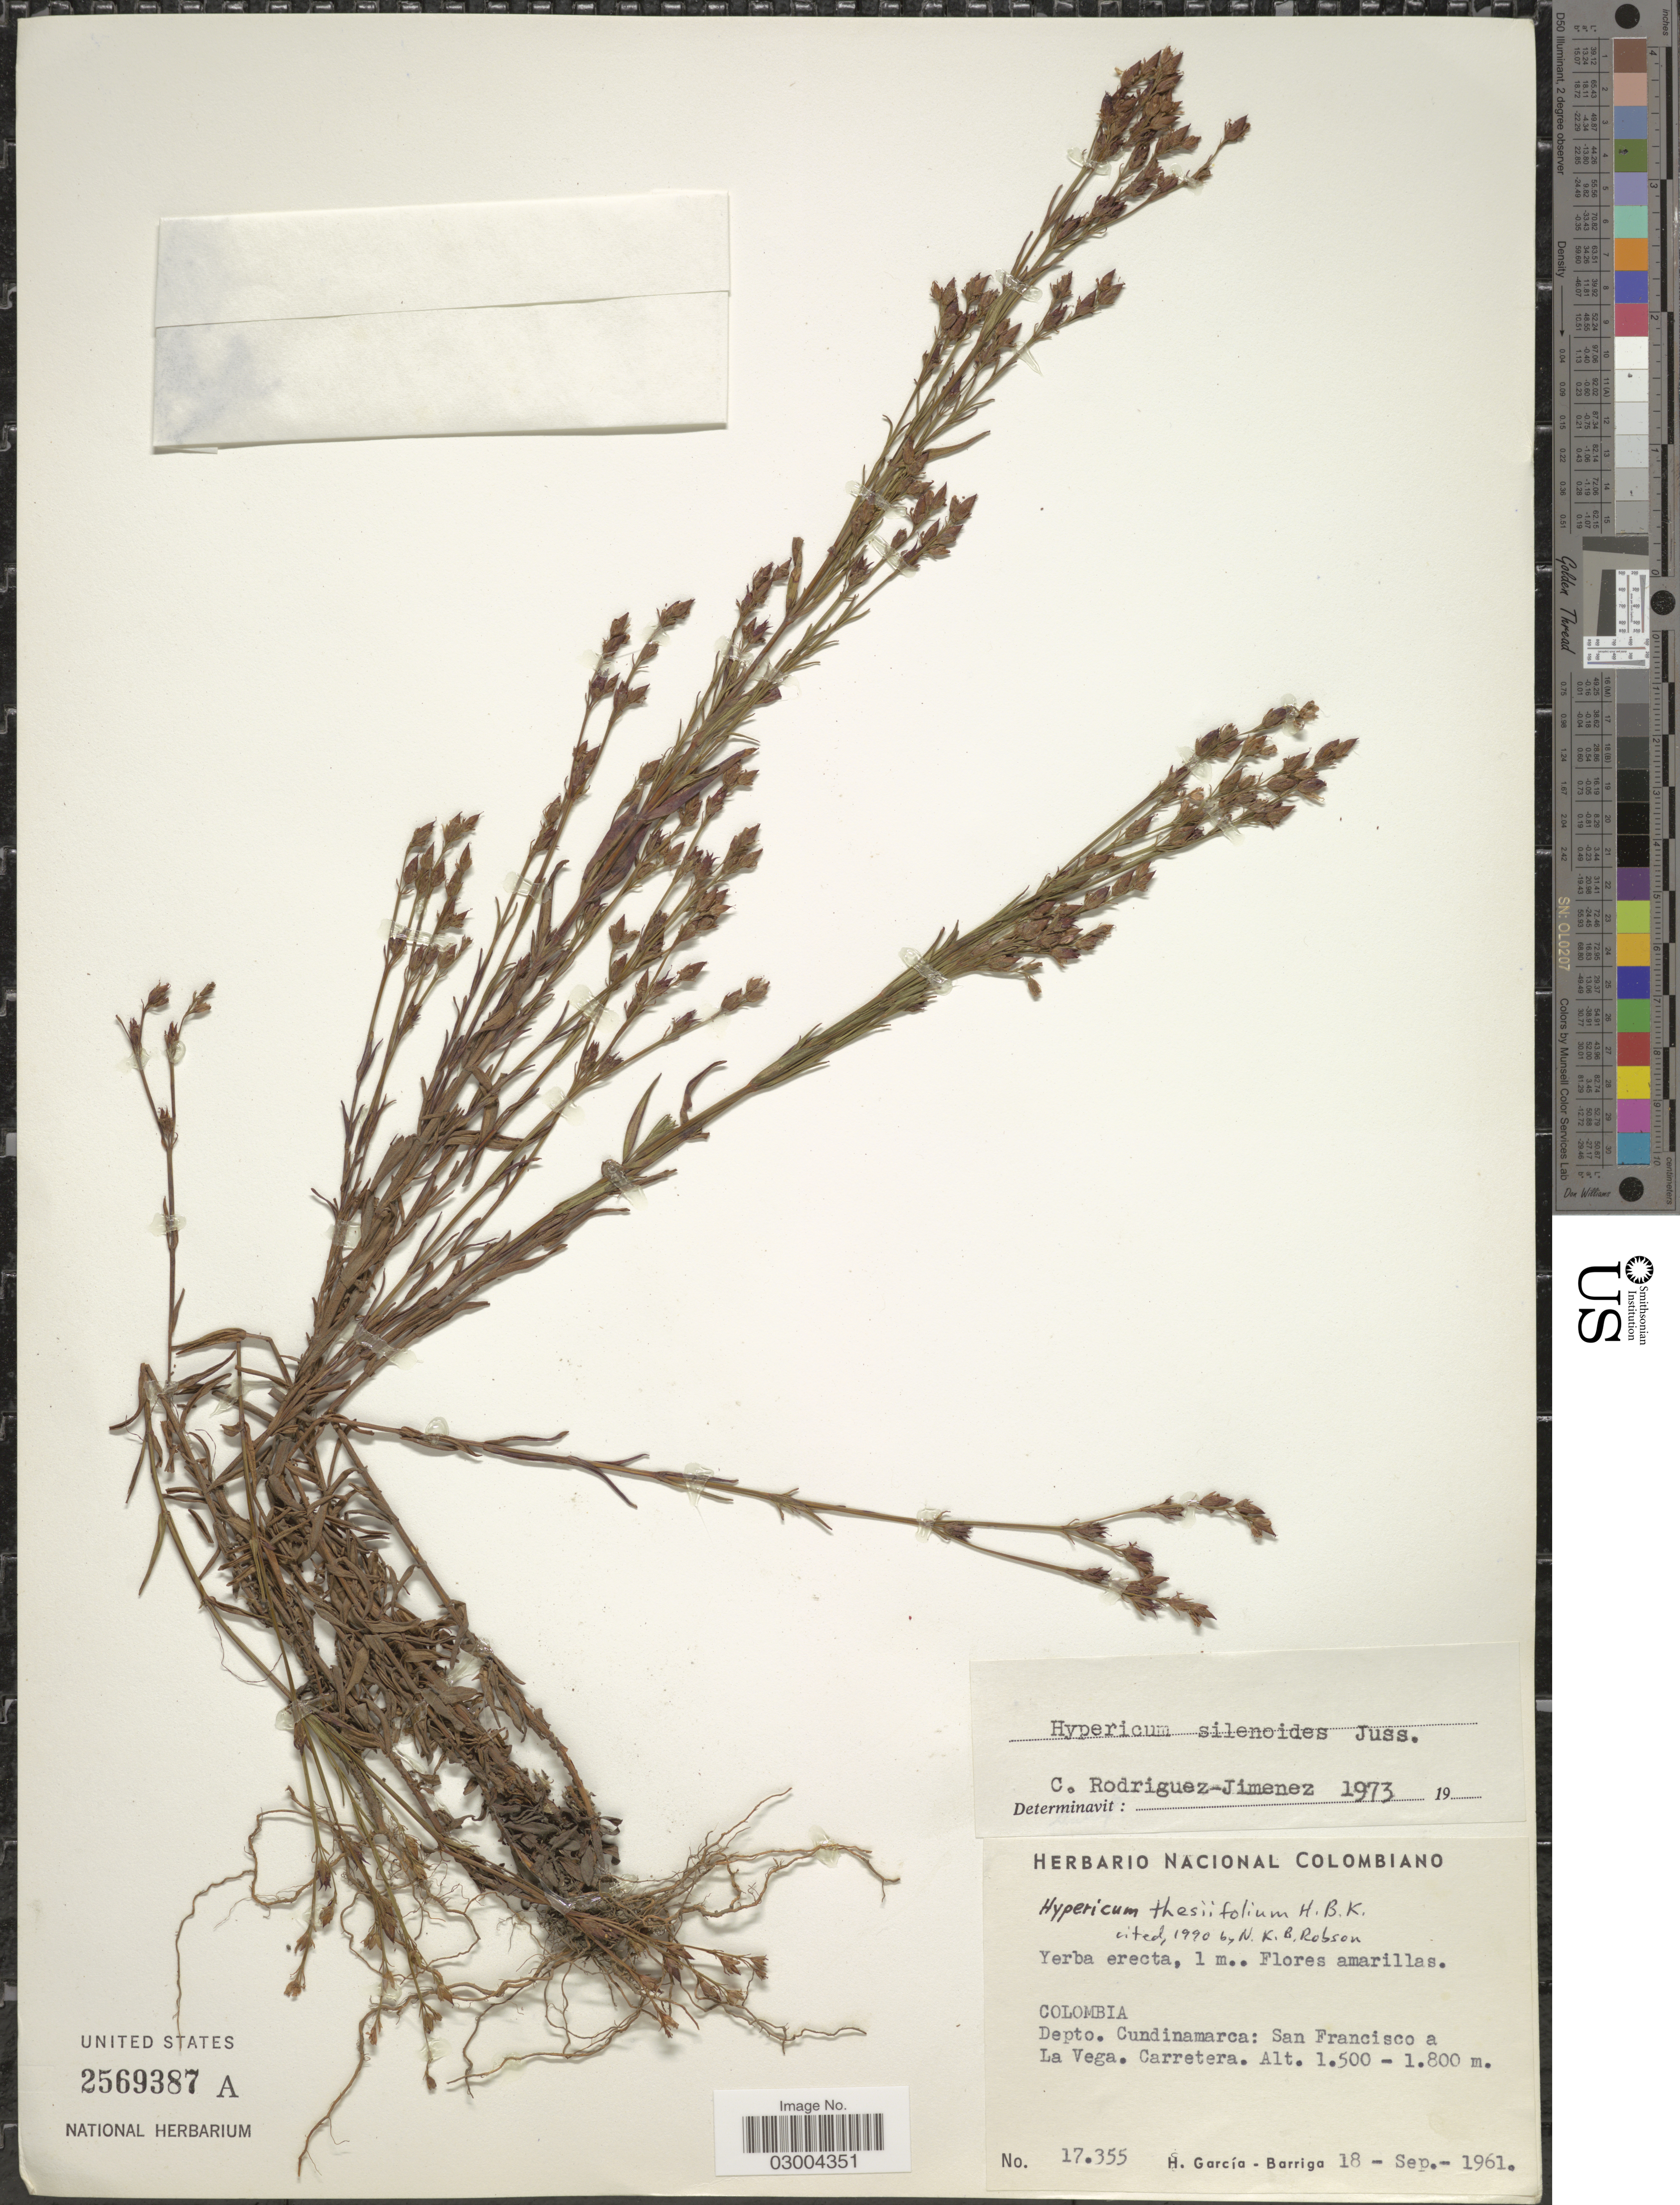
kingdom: Plantae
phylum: Tracheophyta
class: Magnoliopsida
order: Malpighiales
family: Hypericaceae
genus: Hypericum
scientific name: Hypericum thesiifolium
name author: Kunth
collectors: H. García Barriga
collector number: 17355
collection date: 1961-09-18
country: Colombia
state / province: Cundinamarca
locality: Depto. Cundinamarca: San Francisco a La Vega. Carretera.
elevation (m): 1500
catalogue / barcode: US 2569387A